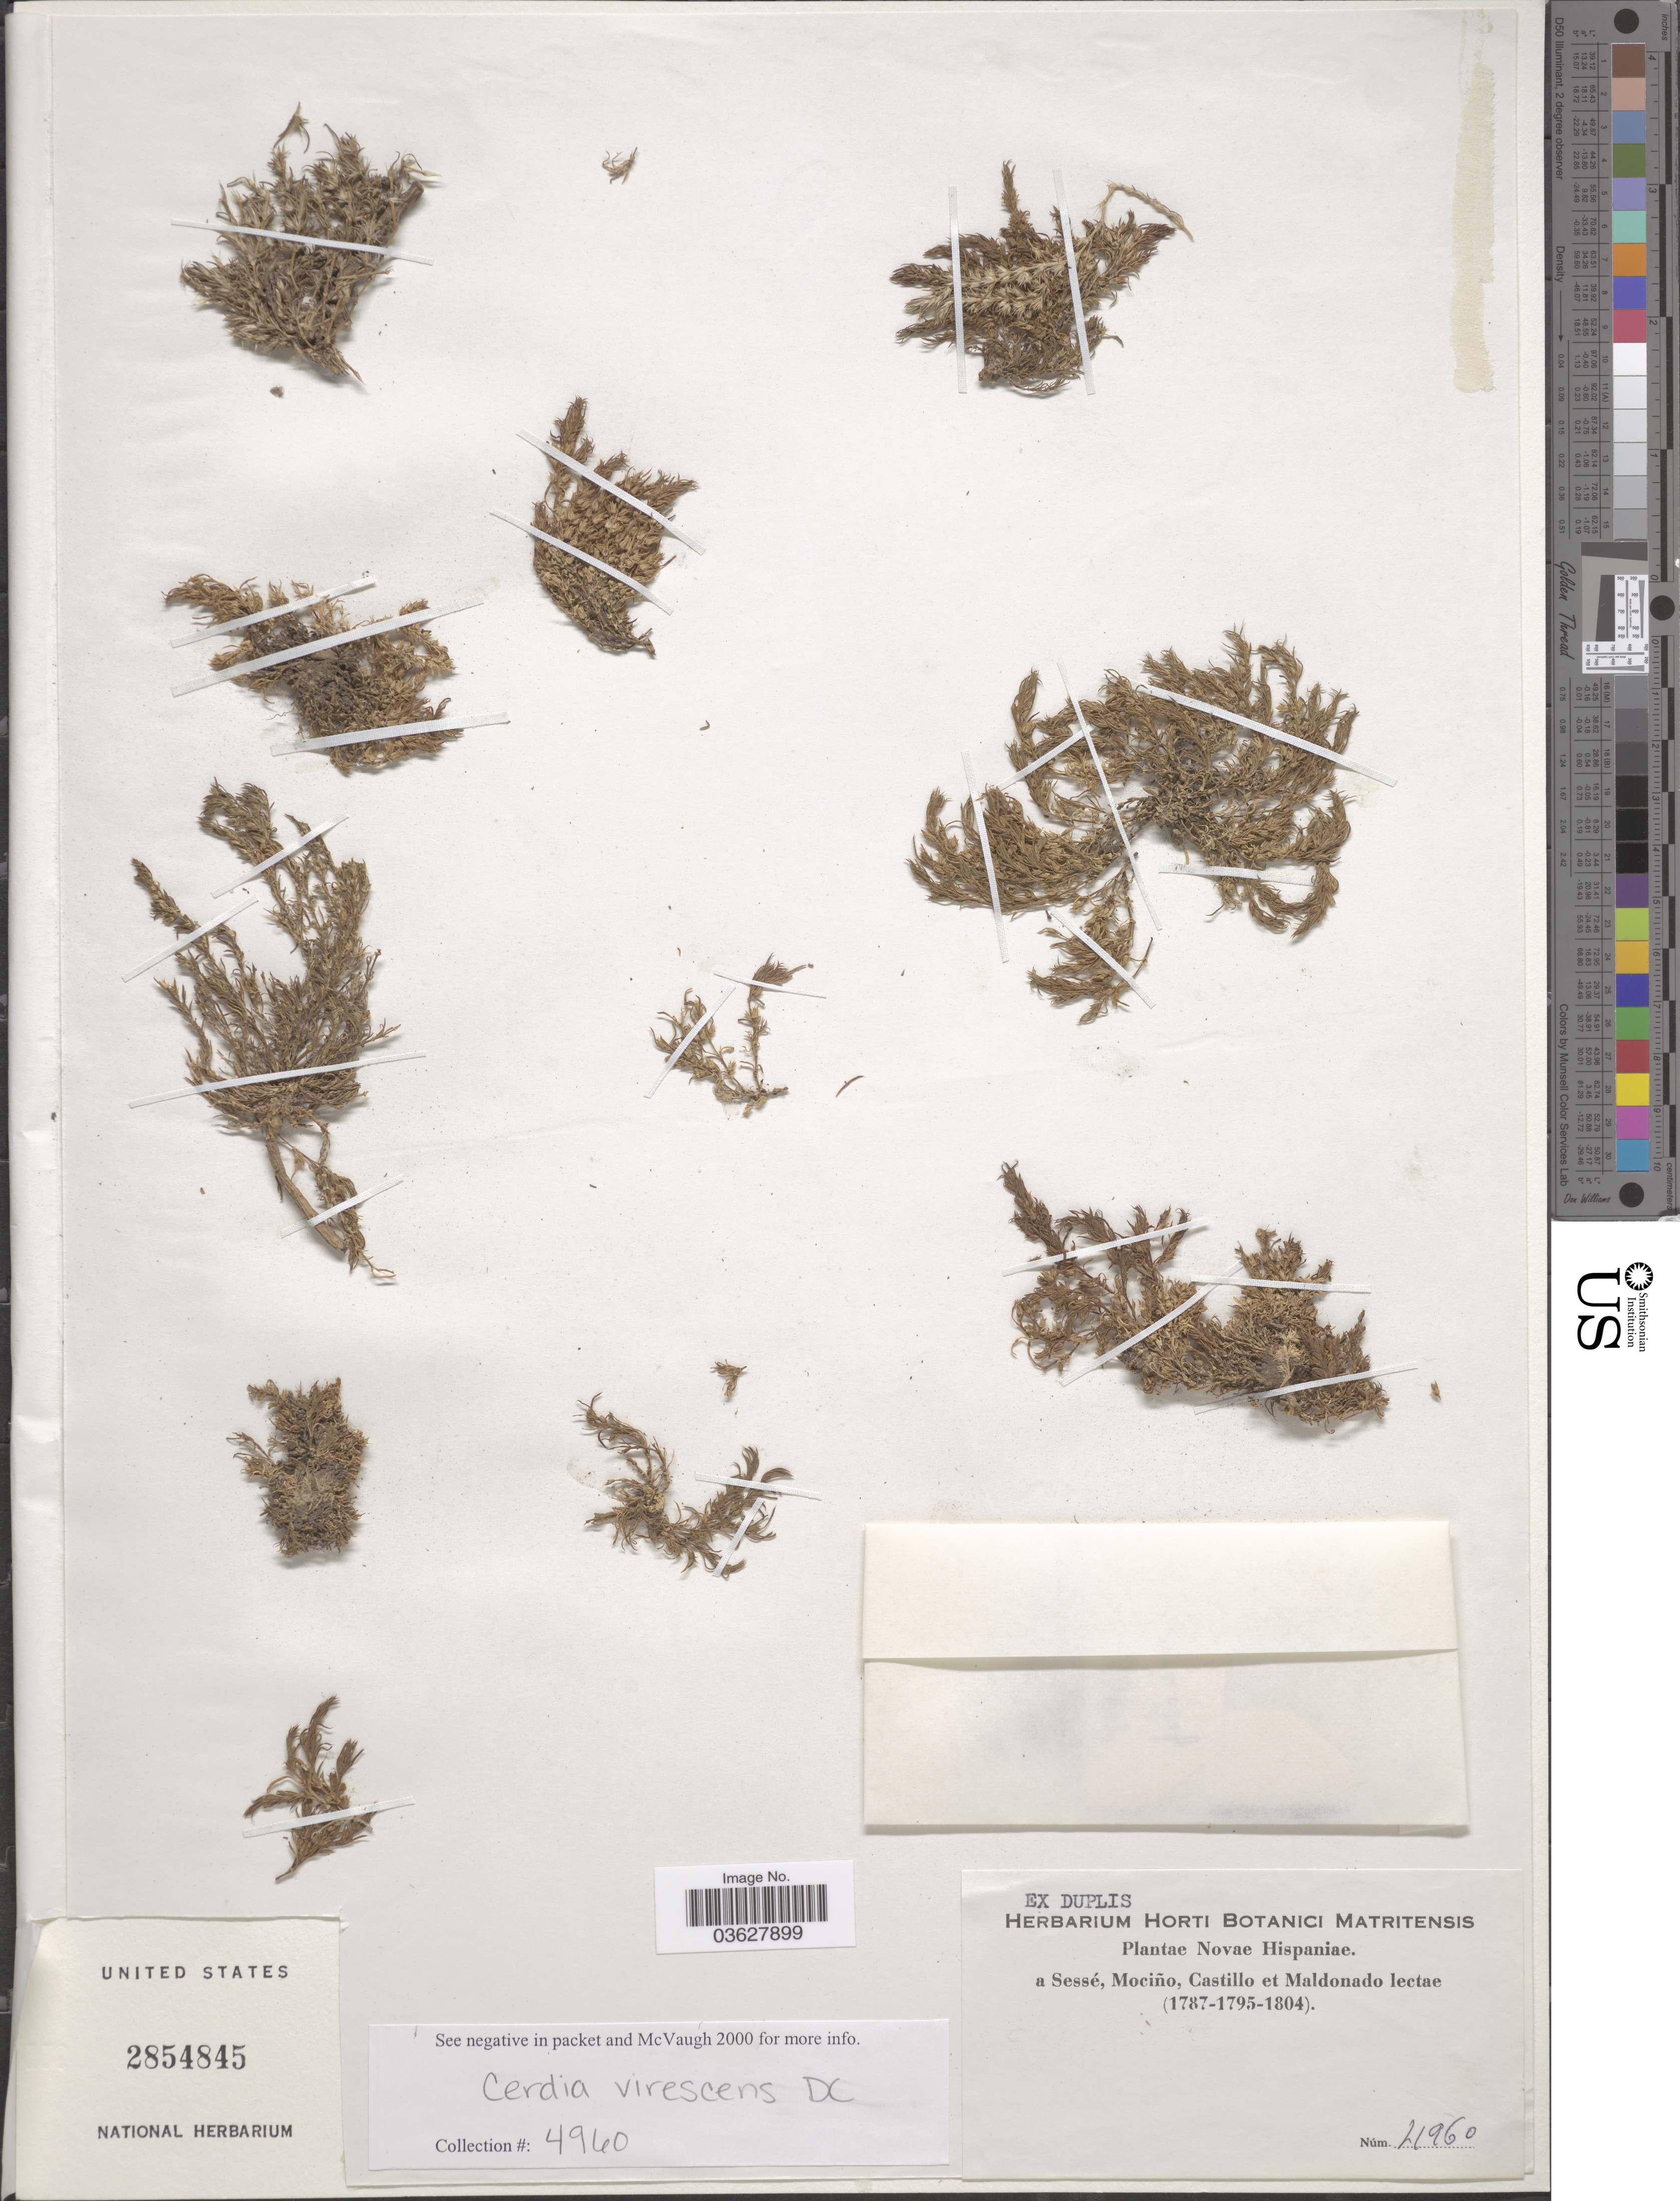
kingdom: Plantae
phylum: Tracheophyta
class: Magnoliopsida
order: Caryophyllales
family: Caryophyllaceae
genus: Cerdia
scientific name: Cerdia virescens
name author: Moc. & Sessé ex DC.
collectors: Sessé, --, Mociño, Castillo, -- & Maldonado, --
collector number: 4960*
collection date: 1787/1804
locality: Novae Hispaniae.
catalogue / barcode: US 2854845